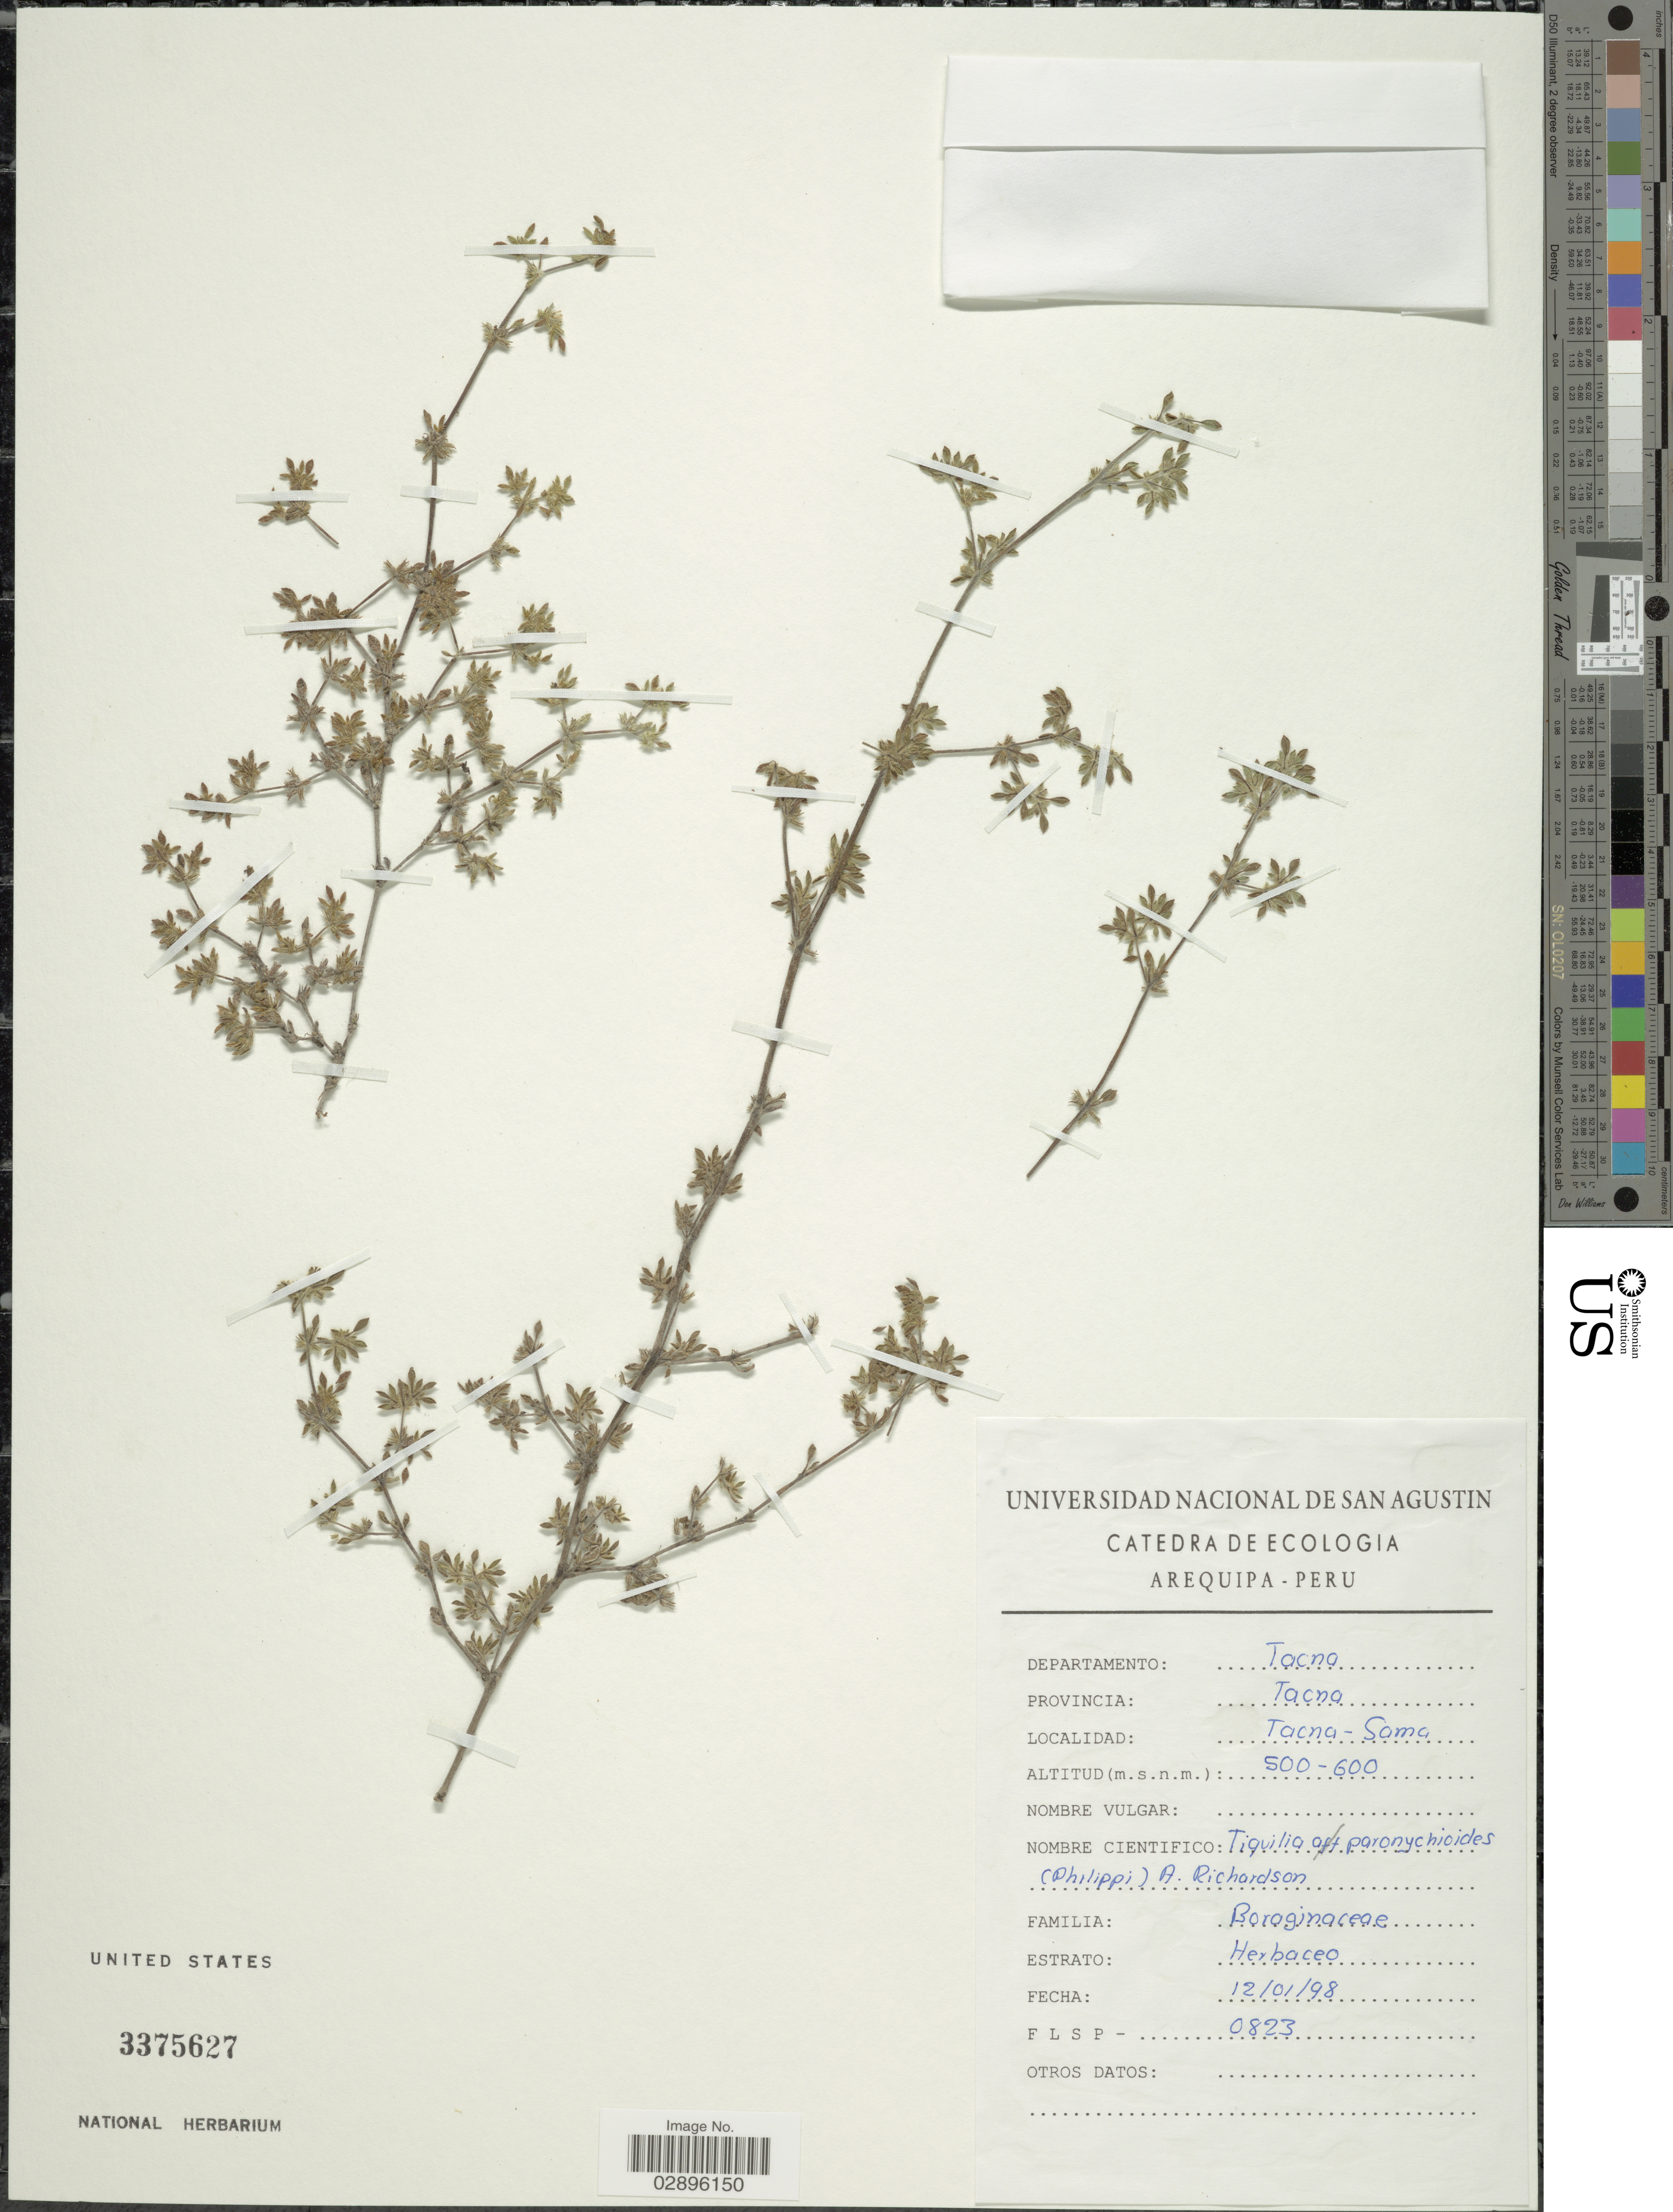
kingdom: Plantae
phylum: Tracheophyta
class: Magnoliopsida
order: Boraginales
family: Ehretiaceae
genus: Tiquilia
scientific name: Tiquilia paronychioides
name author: (Phil.) A.T. Richardson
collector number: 0823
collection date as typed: Transcribed d/m/y: 12/7/98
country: Peru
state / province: Tacna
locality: Departamento: Tacna. Tacna-Sama.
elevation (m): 500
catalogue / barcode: US 3375627